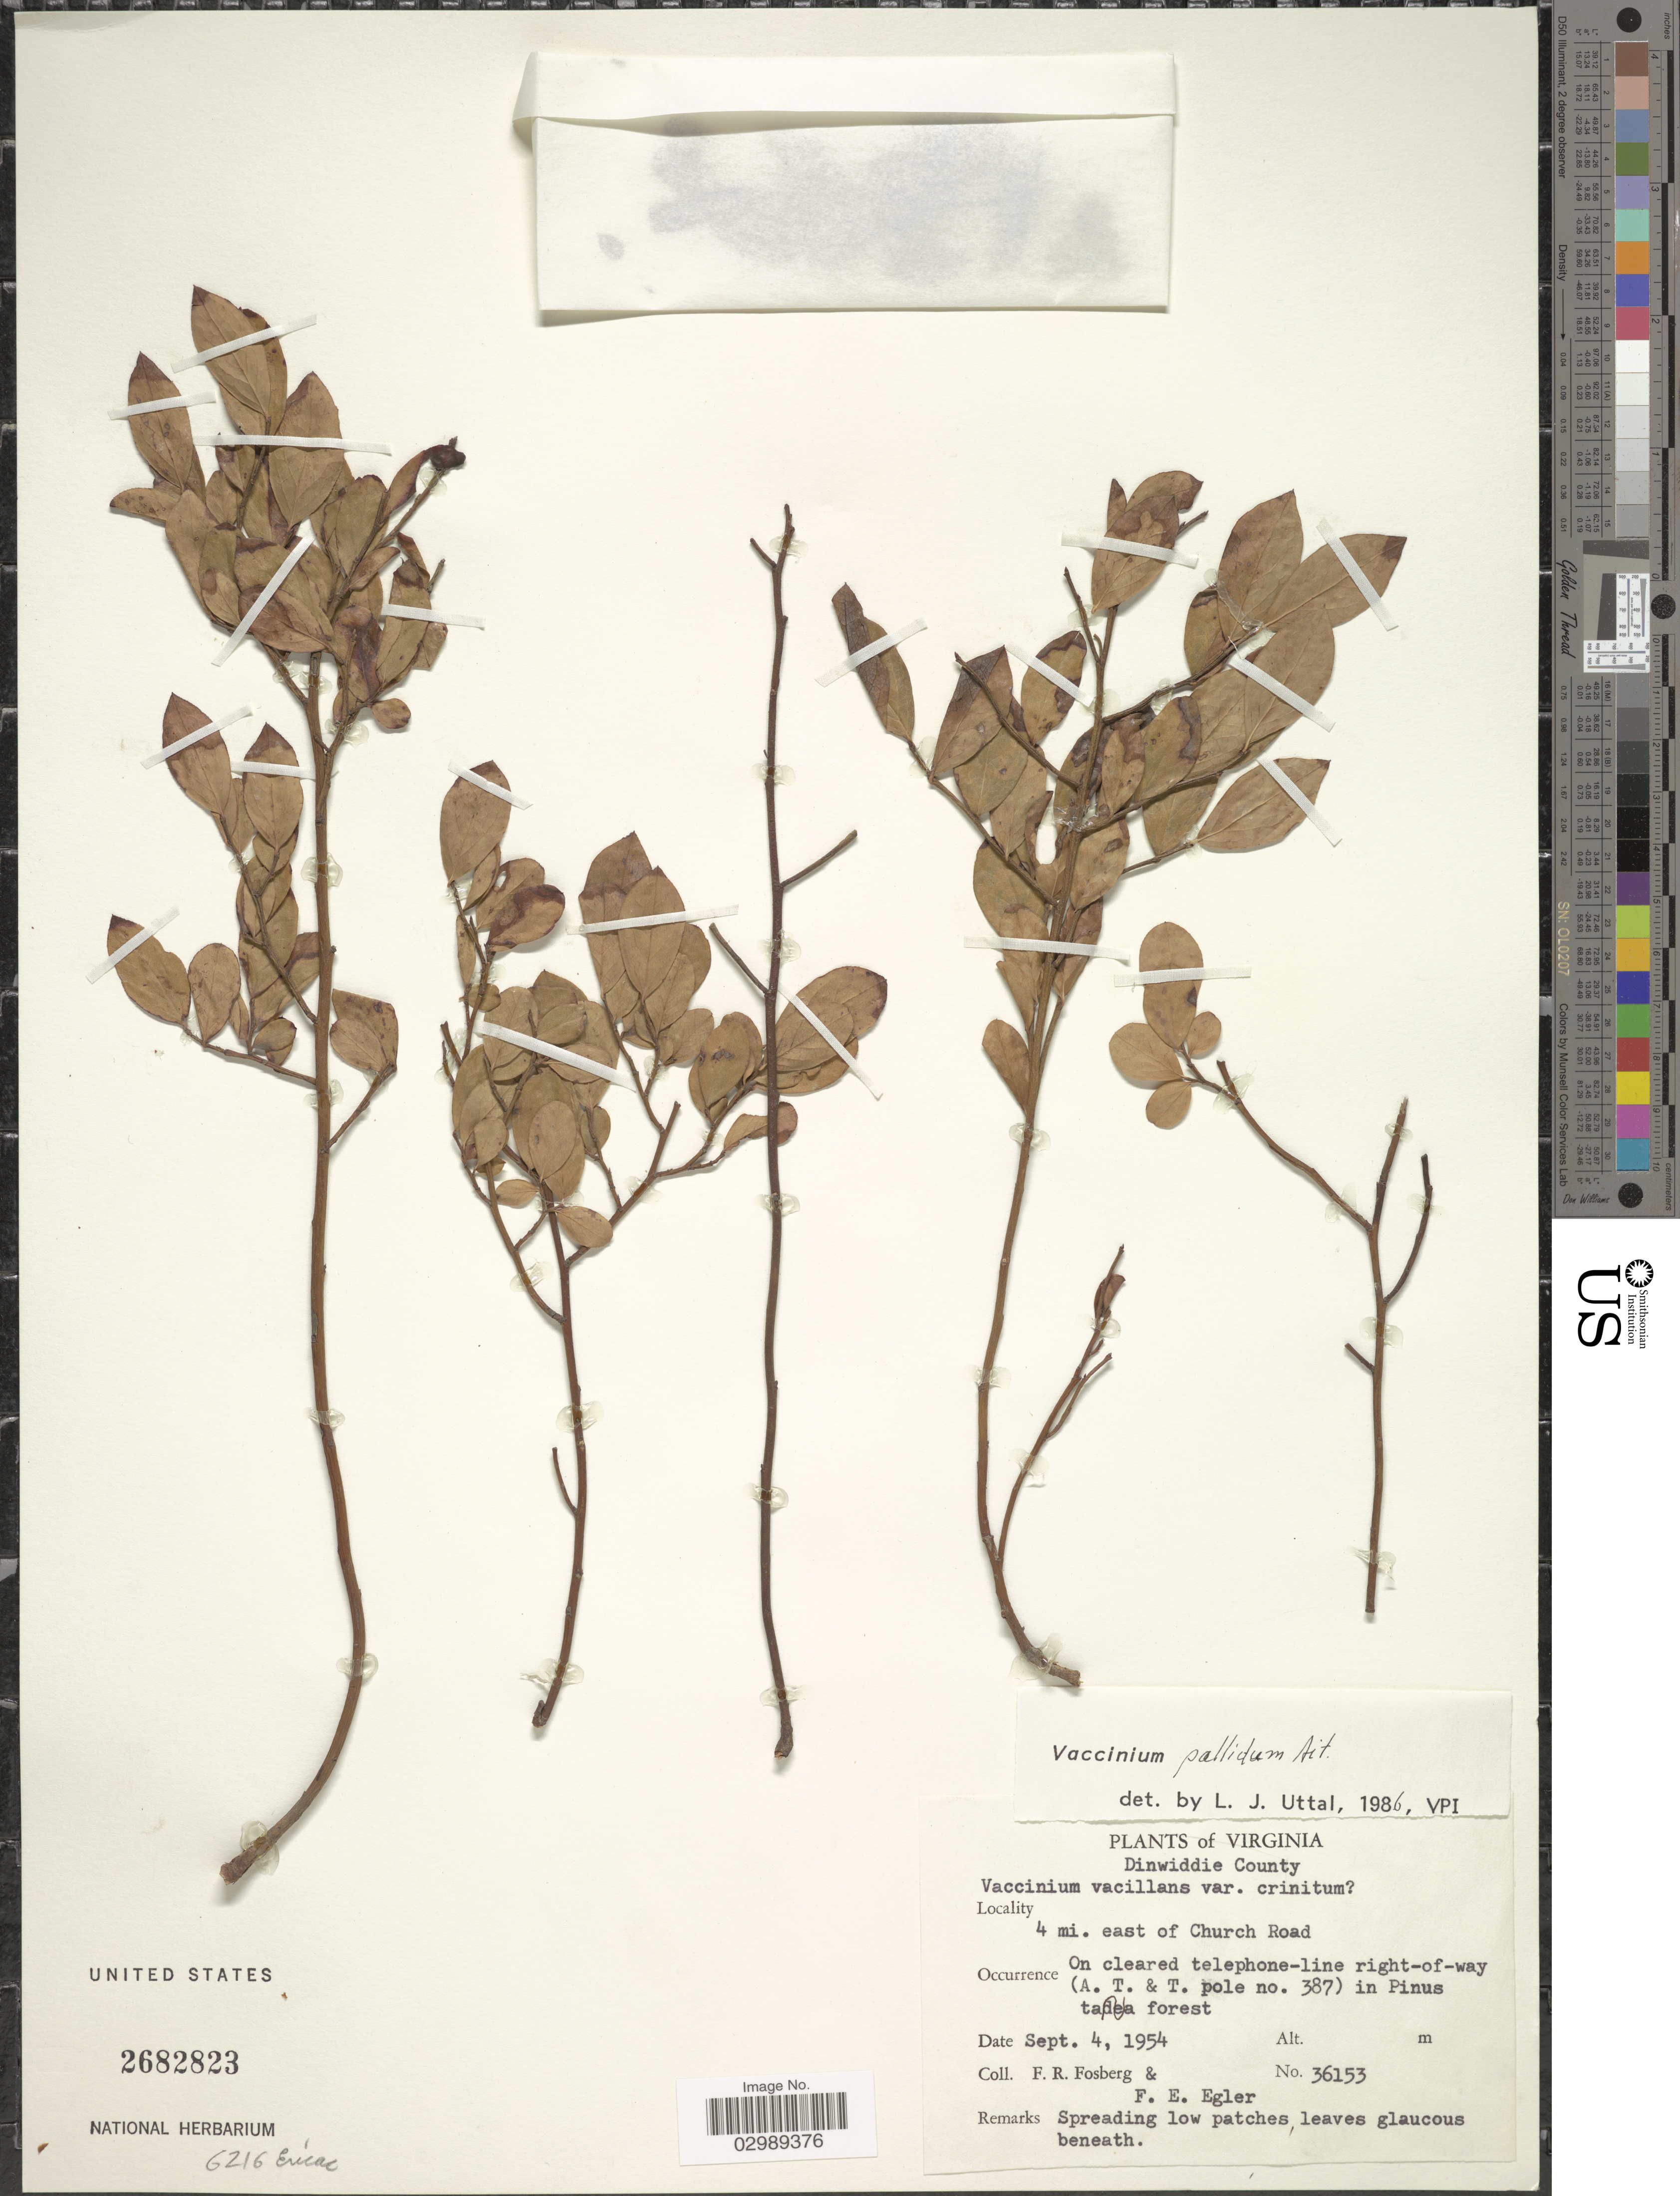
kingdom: Plantae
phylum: Tracheophyta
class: Magnoliopsida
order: Ericales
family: Ericaceae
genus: Vaccinium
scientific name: Vaccinium pallidum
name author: Aiton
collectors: F. R. Fosberg & F. Egler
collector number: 36153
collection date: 1954-09-04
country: United States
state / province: Virginia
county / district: Dinwiddie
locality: Dinwiddie County, 4 mi. east of Church Road.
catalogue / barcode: US 2682823